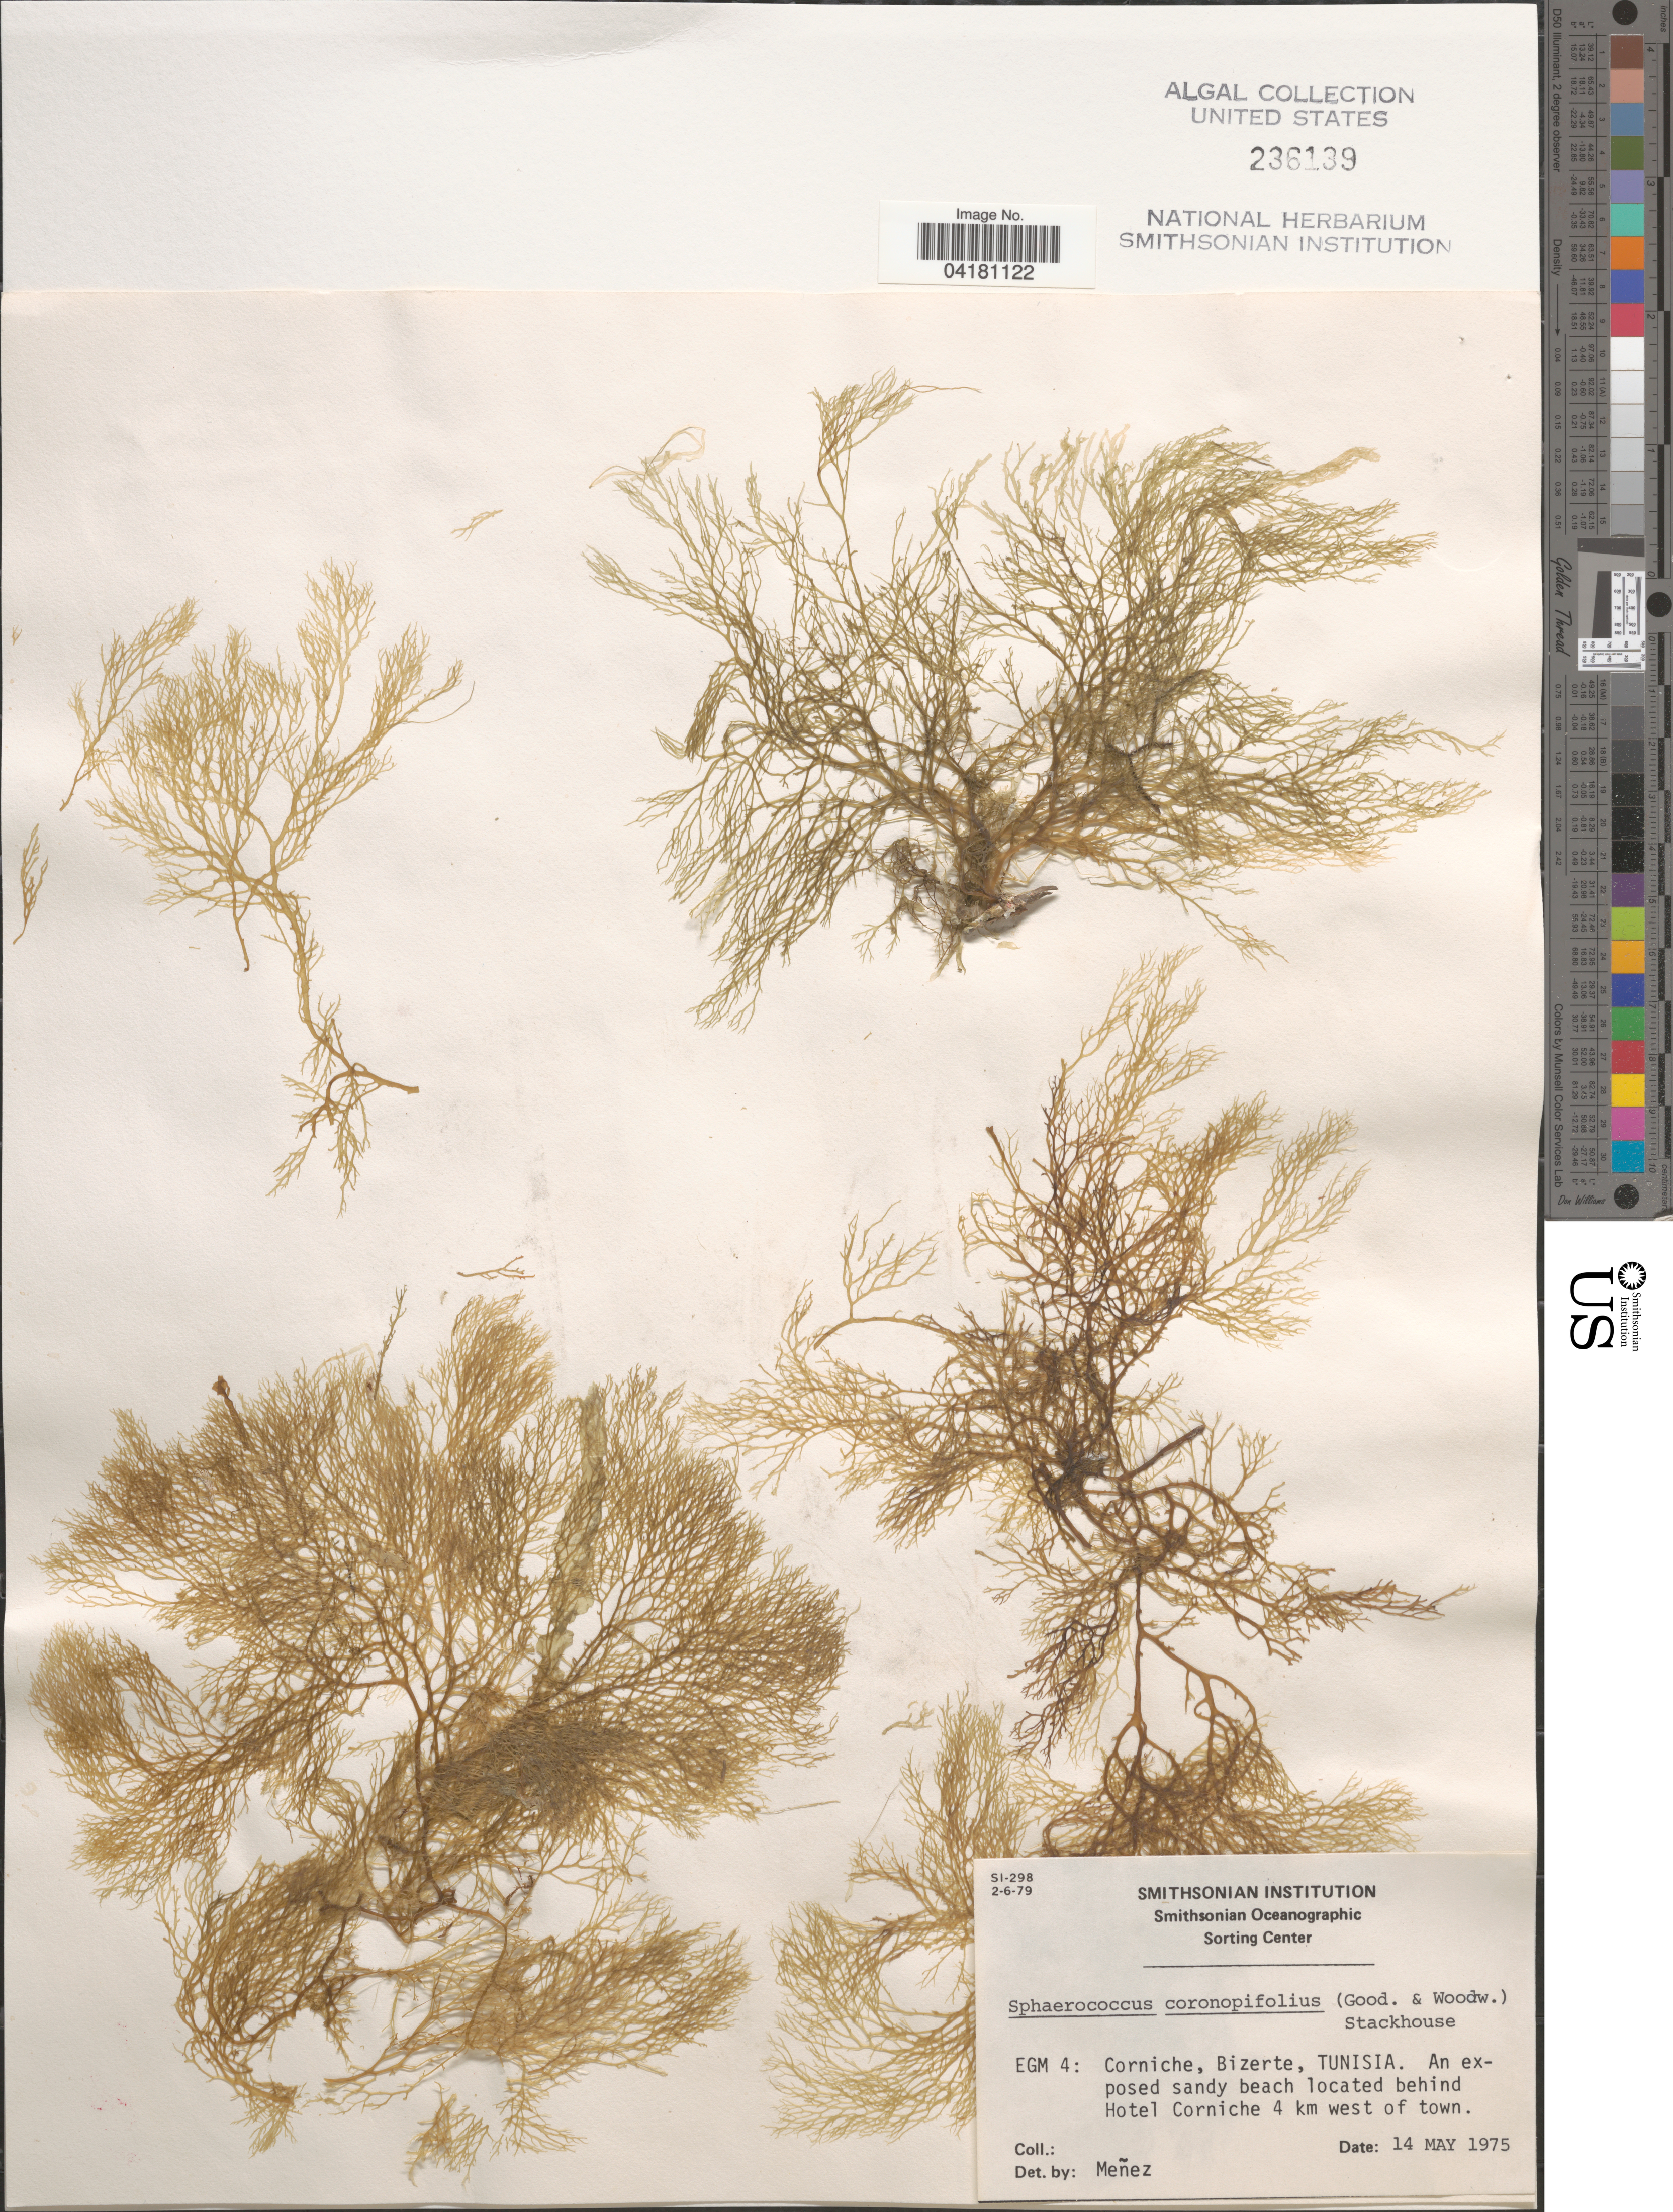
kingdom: Plantae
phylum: Rhodophyta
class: Florideophyceae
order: Gigartinales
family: Sphaerococcaceae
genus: Sphaerococcus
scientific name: Sphaerococcus coronopifolius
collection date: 1975-05-14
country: Tunisia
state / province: Bizerte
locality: EGM 4: Corniche. An exposed sandy beach located behind Hotel Corniche 4 km west of town.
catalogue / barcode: US 236139